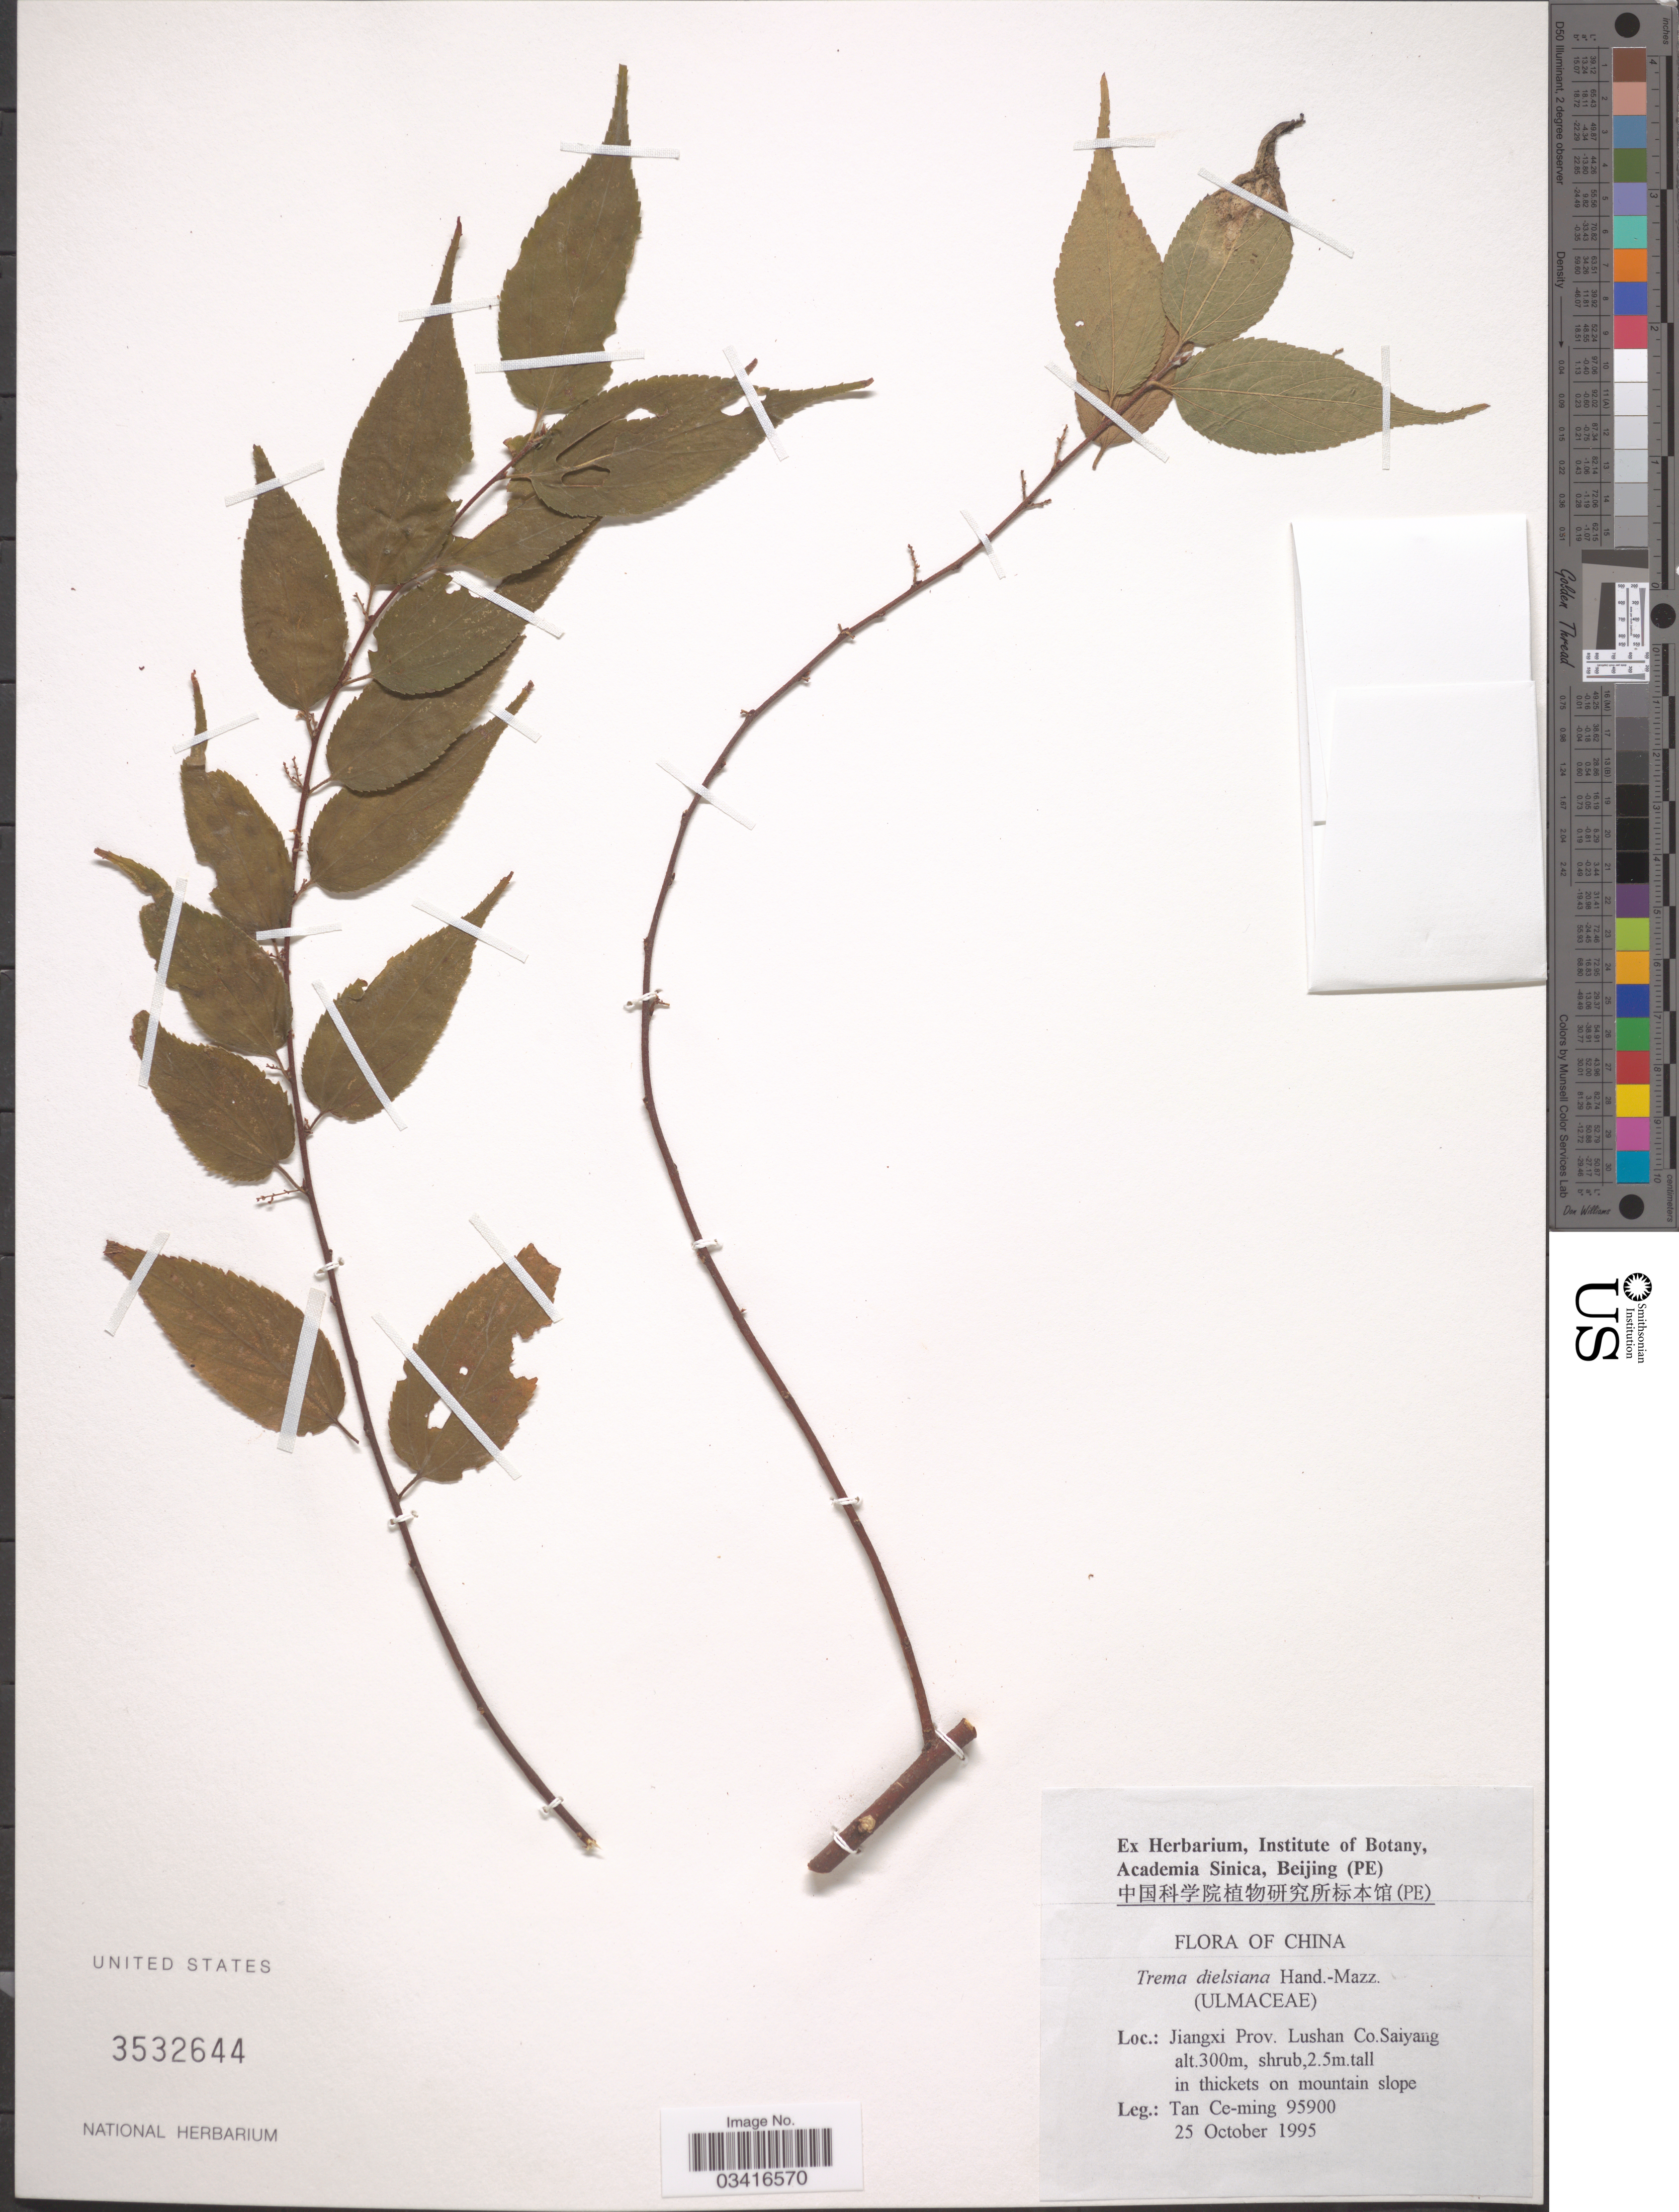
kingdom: Plantae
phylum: Tracheophyta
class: Magnoliopsida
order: Rosales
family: Cannabaceae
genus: Trema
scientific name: Trema dielsianum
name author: Hand.-Mazz.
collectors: T. Ce-ming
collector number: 95900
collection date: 1995-10-25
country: China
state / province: Jiangxi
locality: Lushan Co.Saiyang.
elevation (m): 300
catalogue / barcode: US 3532644